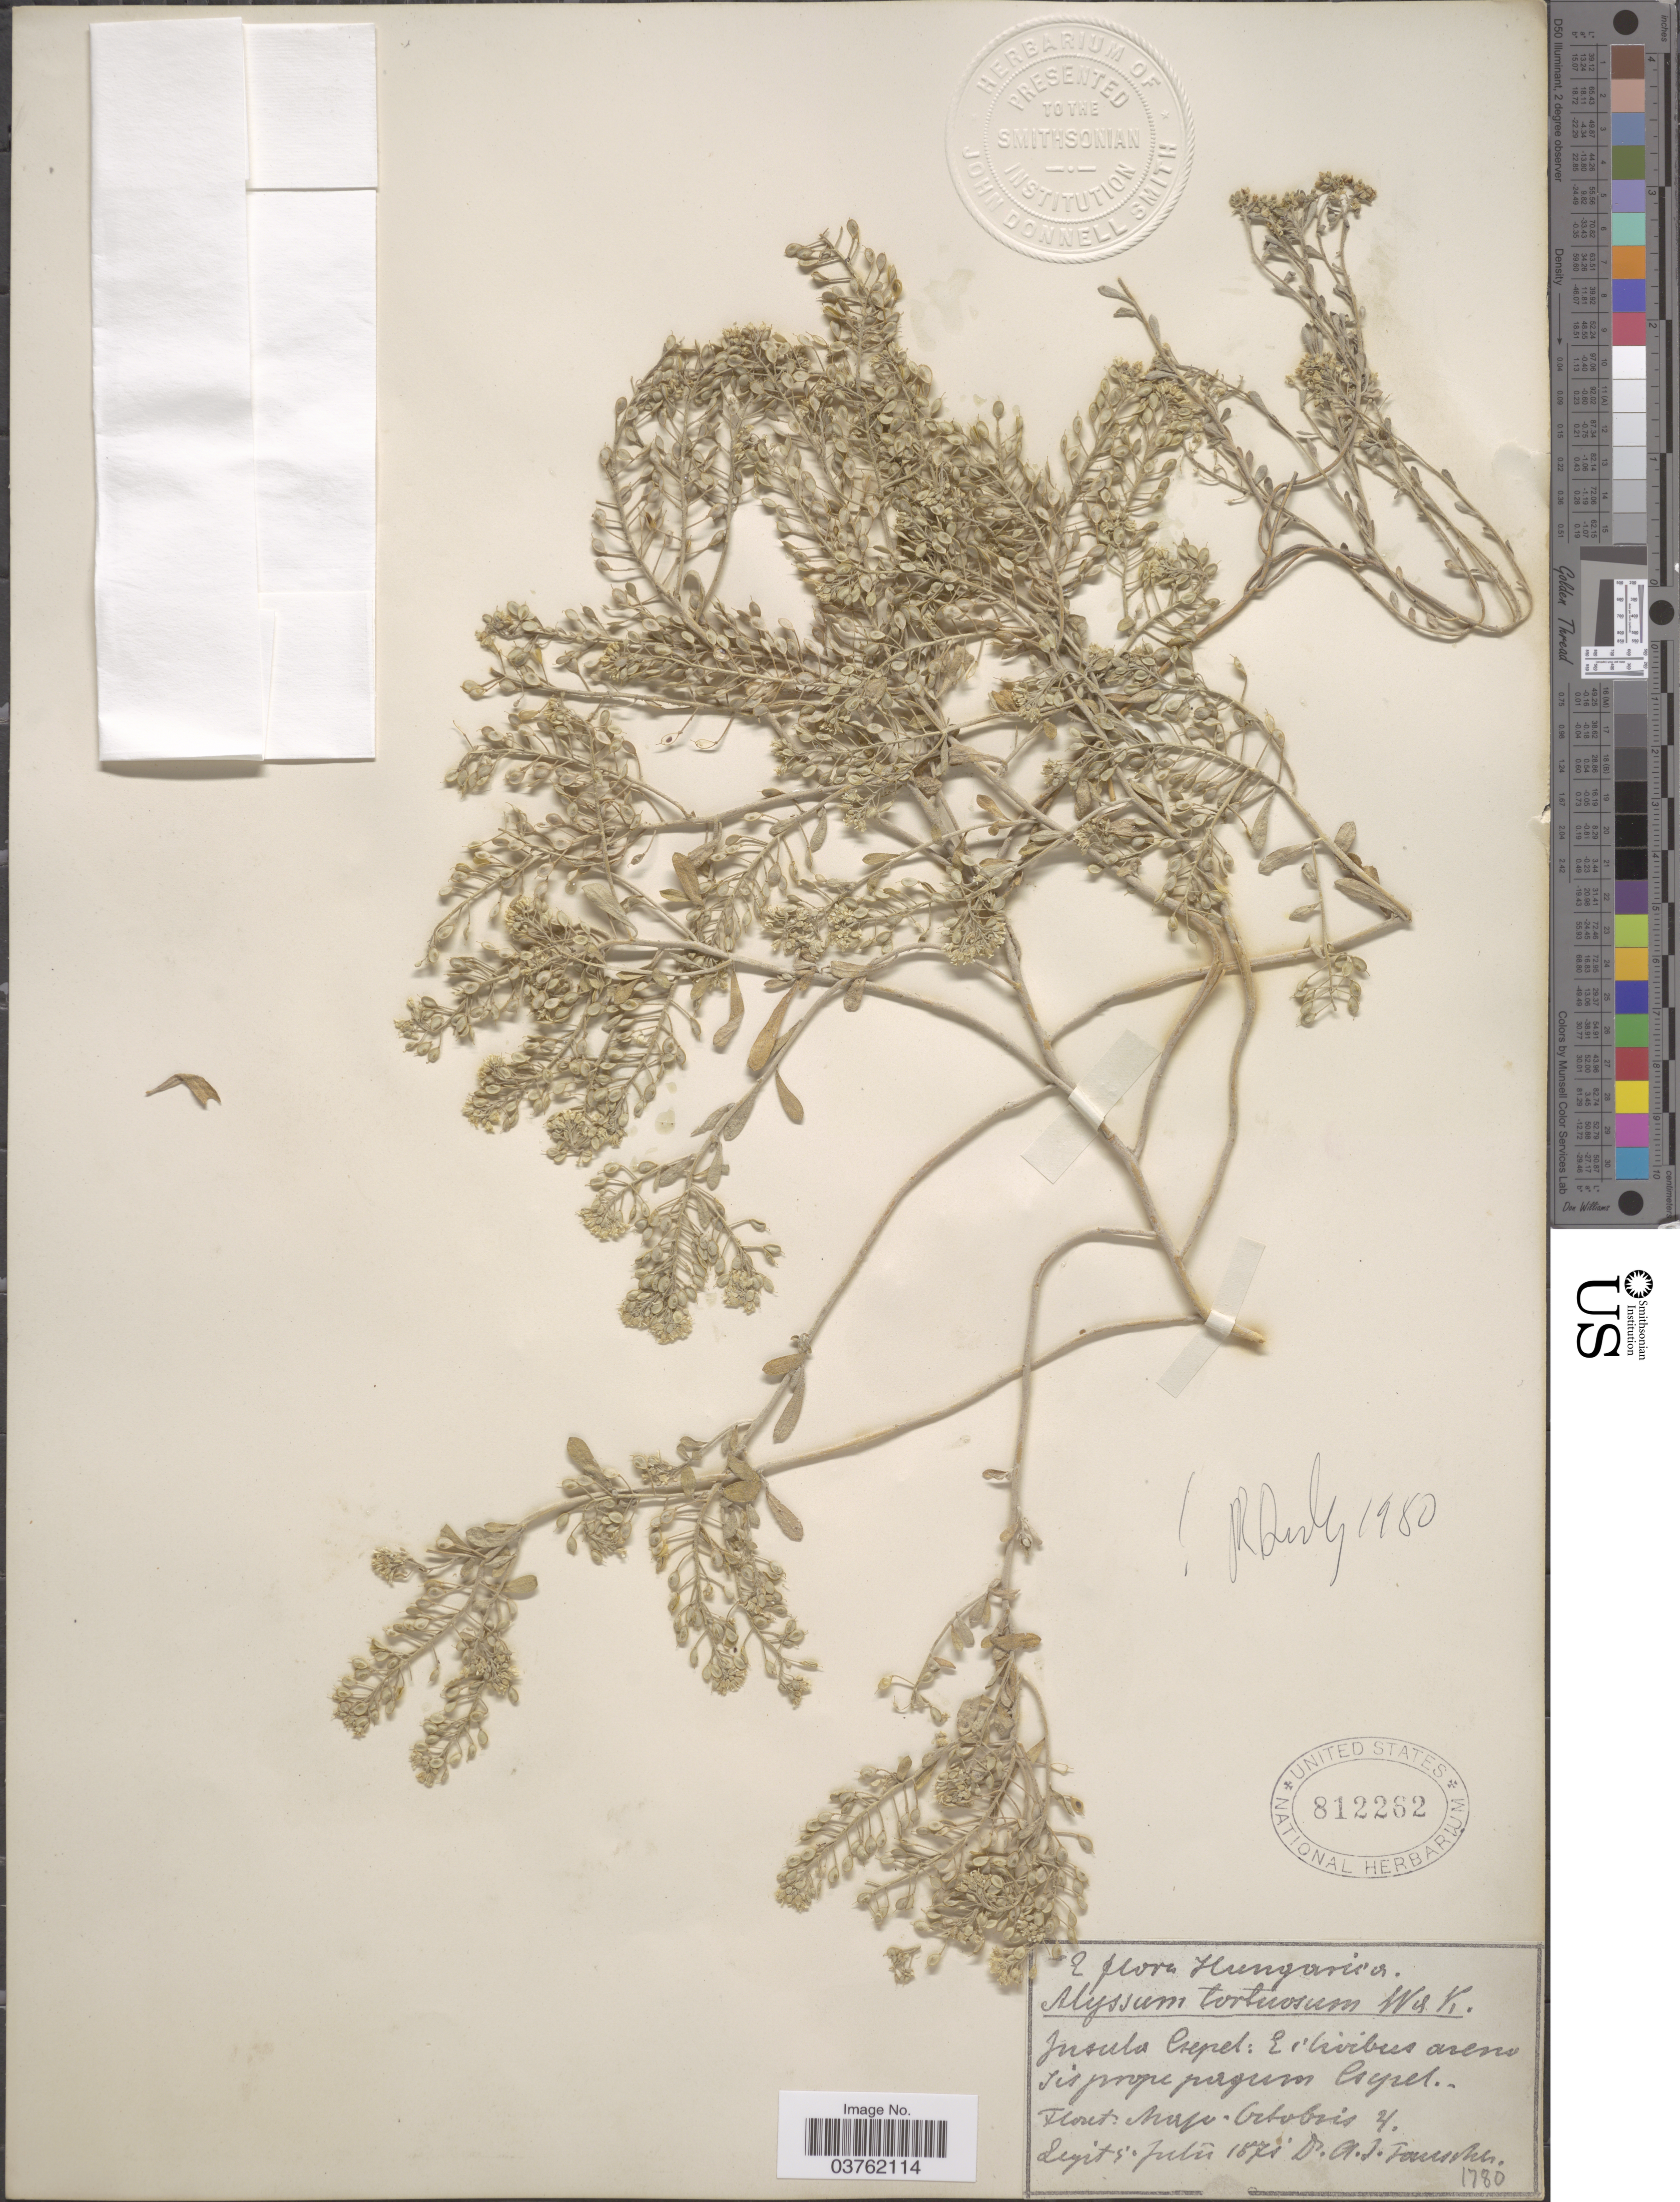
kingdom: Plantae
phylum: Tracheophyta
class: Magnoliopsida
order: Brassicales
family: Brassicaceae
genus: Alyssum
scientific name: Alyssum tortuosum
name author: Waldst. & Kit.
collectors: A. Tauscher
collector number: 1780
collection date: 1871-07-05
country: Hungary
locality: Insula Csepel: Eclivibus arenosis prope pagum Csepel.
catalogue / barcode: US 812262